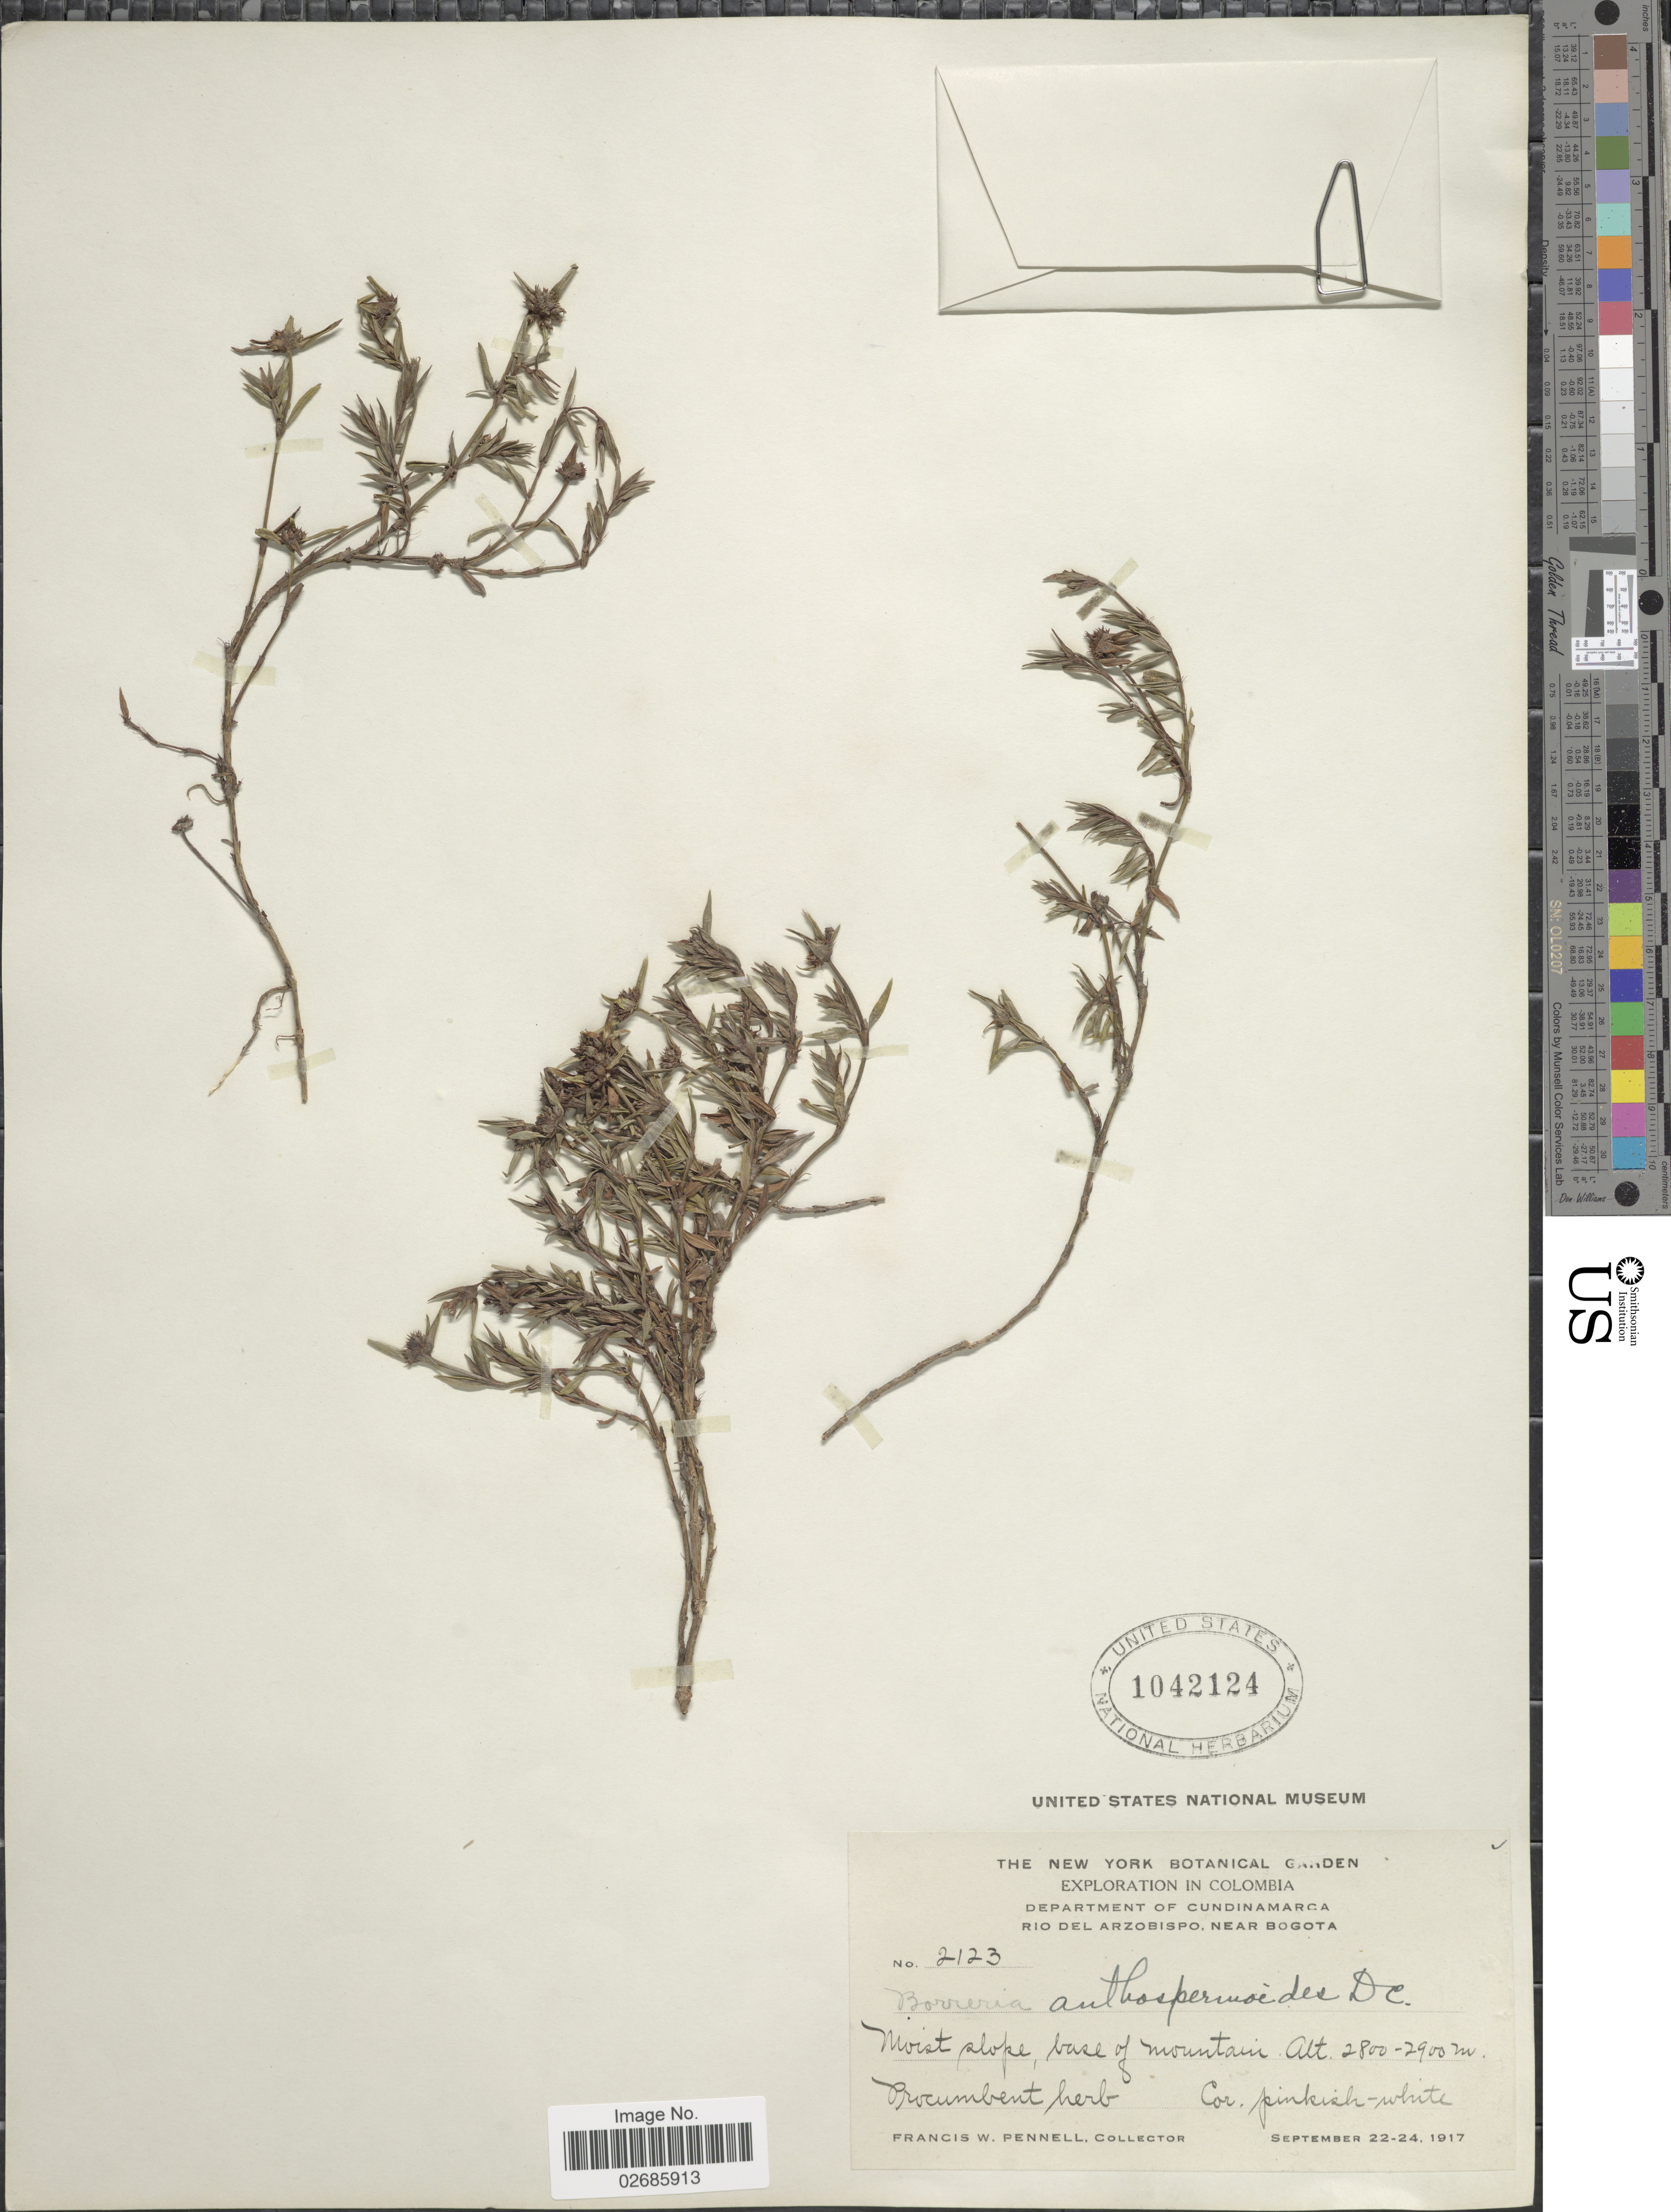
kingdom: Plantae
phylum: Tracheophyta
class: Magnoliopsida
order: Gentianales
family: Rubiaceae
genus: Borreria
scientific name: Borreria anthospermoides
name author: DC.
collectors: F. W. Pennell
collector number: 2123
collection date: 1917-09-22/1917-09-24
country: Colombia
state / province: Cundinamarca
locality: Department of Cundinamarca. Rio del Arzobispo, near Bogota. Moist slope, base of mountain.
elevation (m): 2800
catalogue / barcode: US 1042124